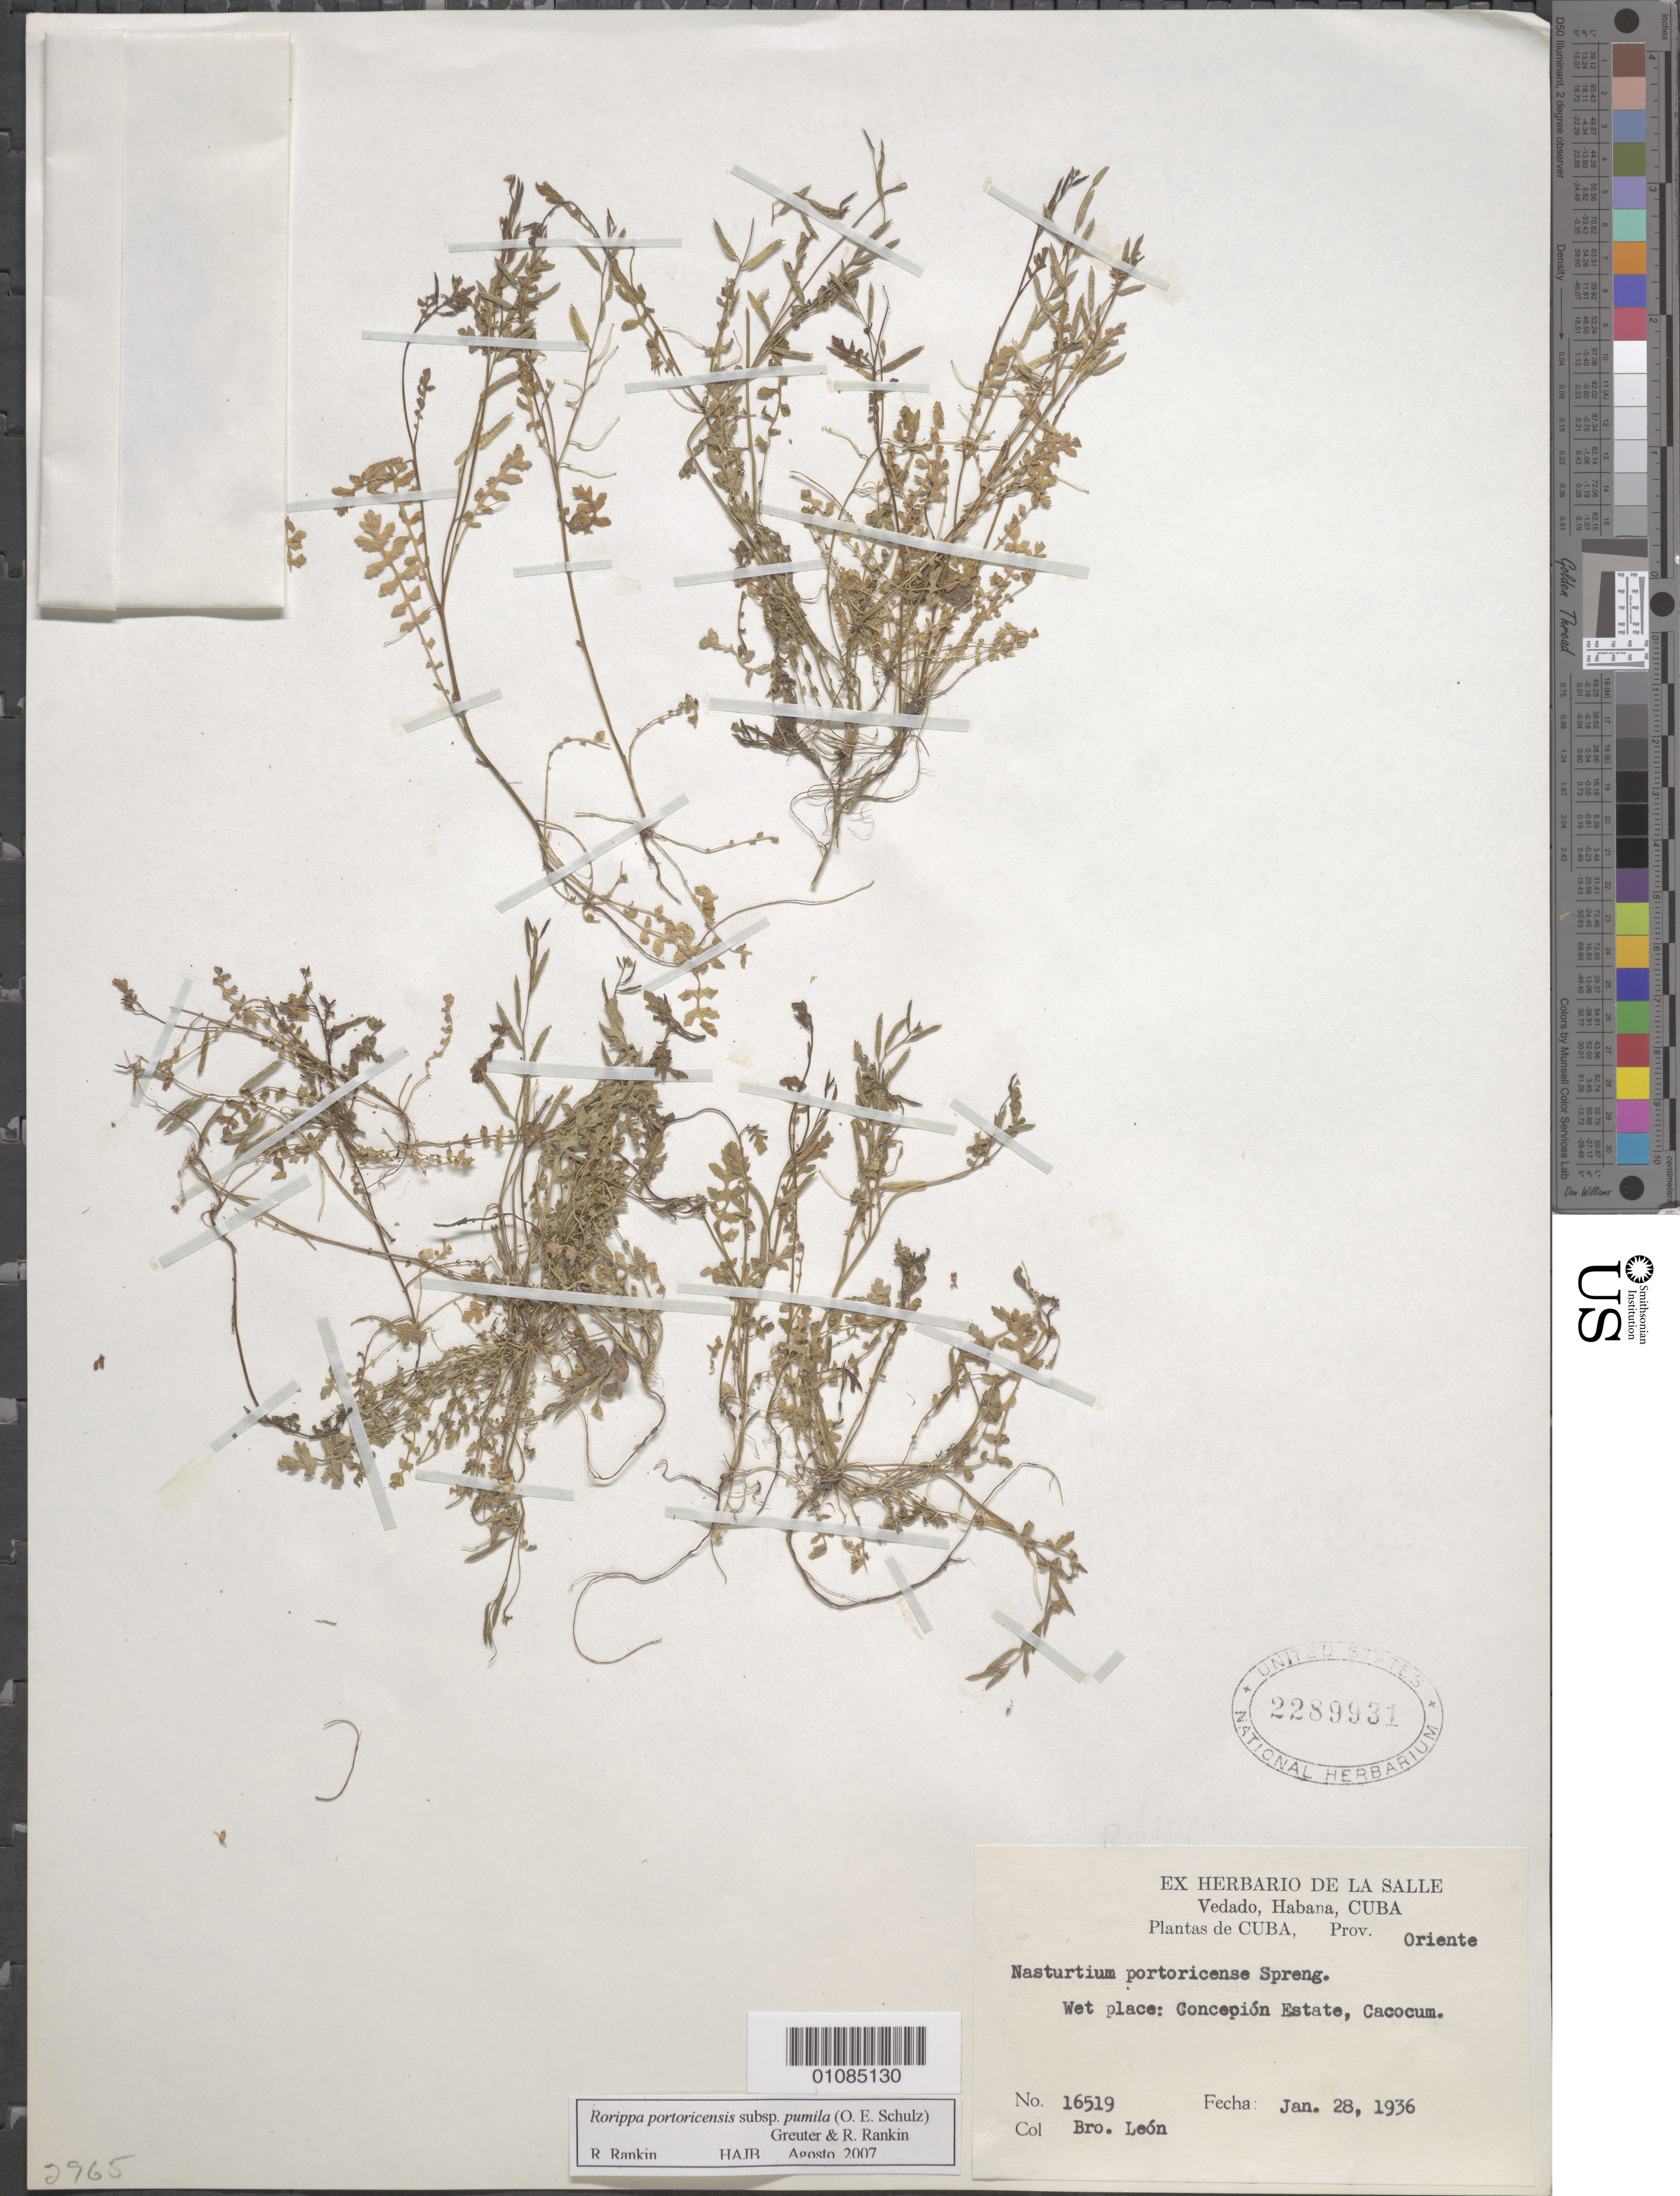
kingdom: Plantae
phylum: Tracheophyta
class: Magnoliopsida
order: Brassicales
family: Brassicaceae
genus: Rorippa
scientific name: Rorippa portoricensis var. pumilum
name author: (O.E. Schulz) Stuckey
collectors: Bro. León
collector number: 16519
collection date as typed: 28 Jan 1936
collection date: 1936-01-28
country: Cuba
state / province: Holguín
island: Cuba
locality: Cacocum, Concepion Estate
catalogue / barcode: US 2289931